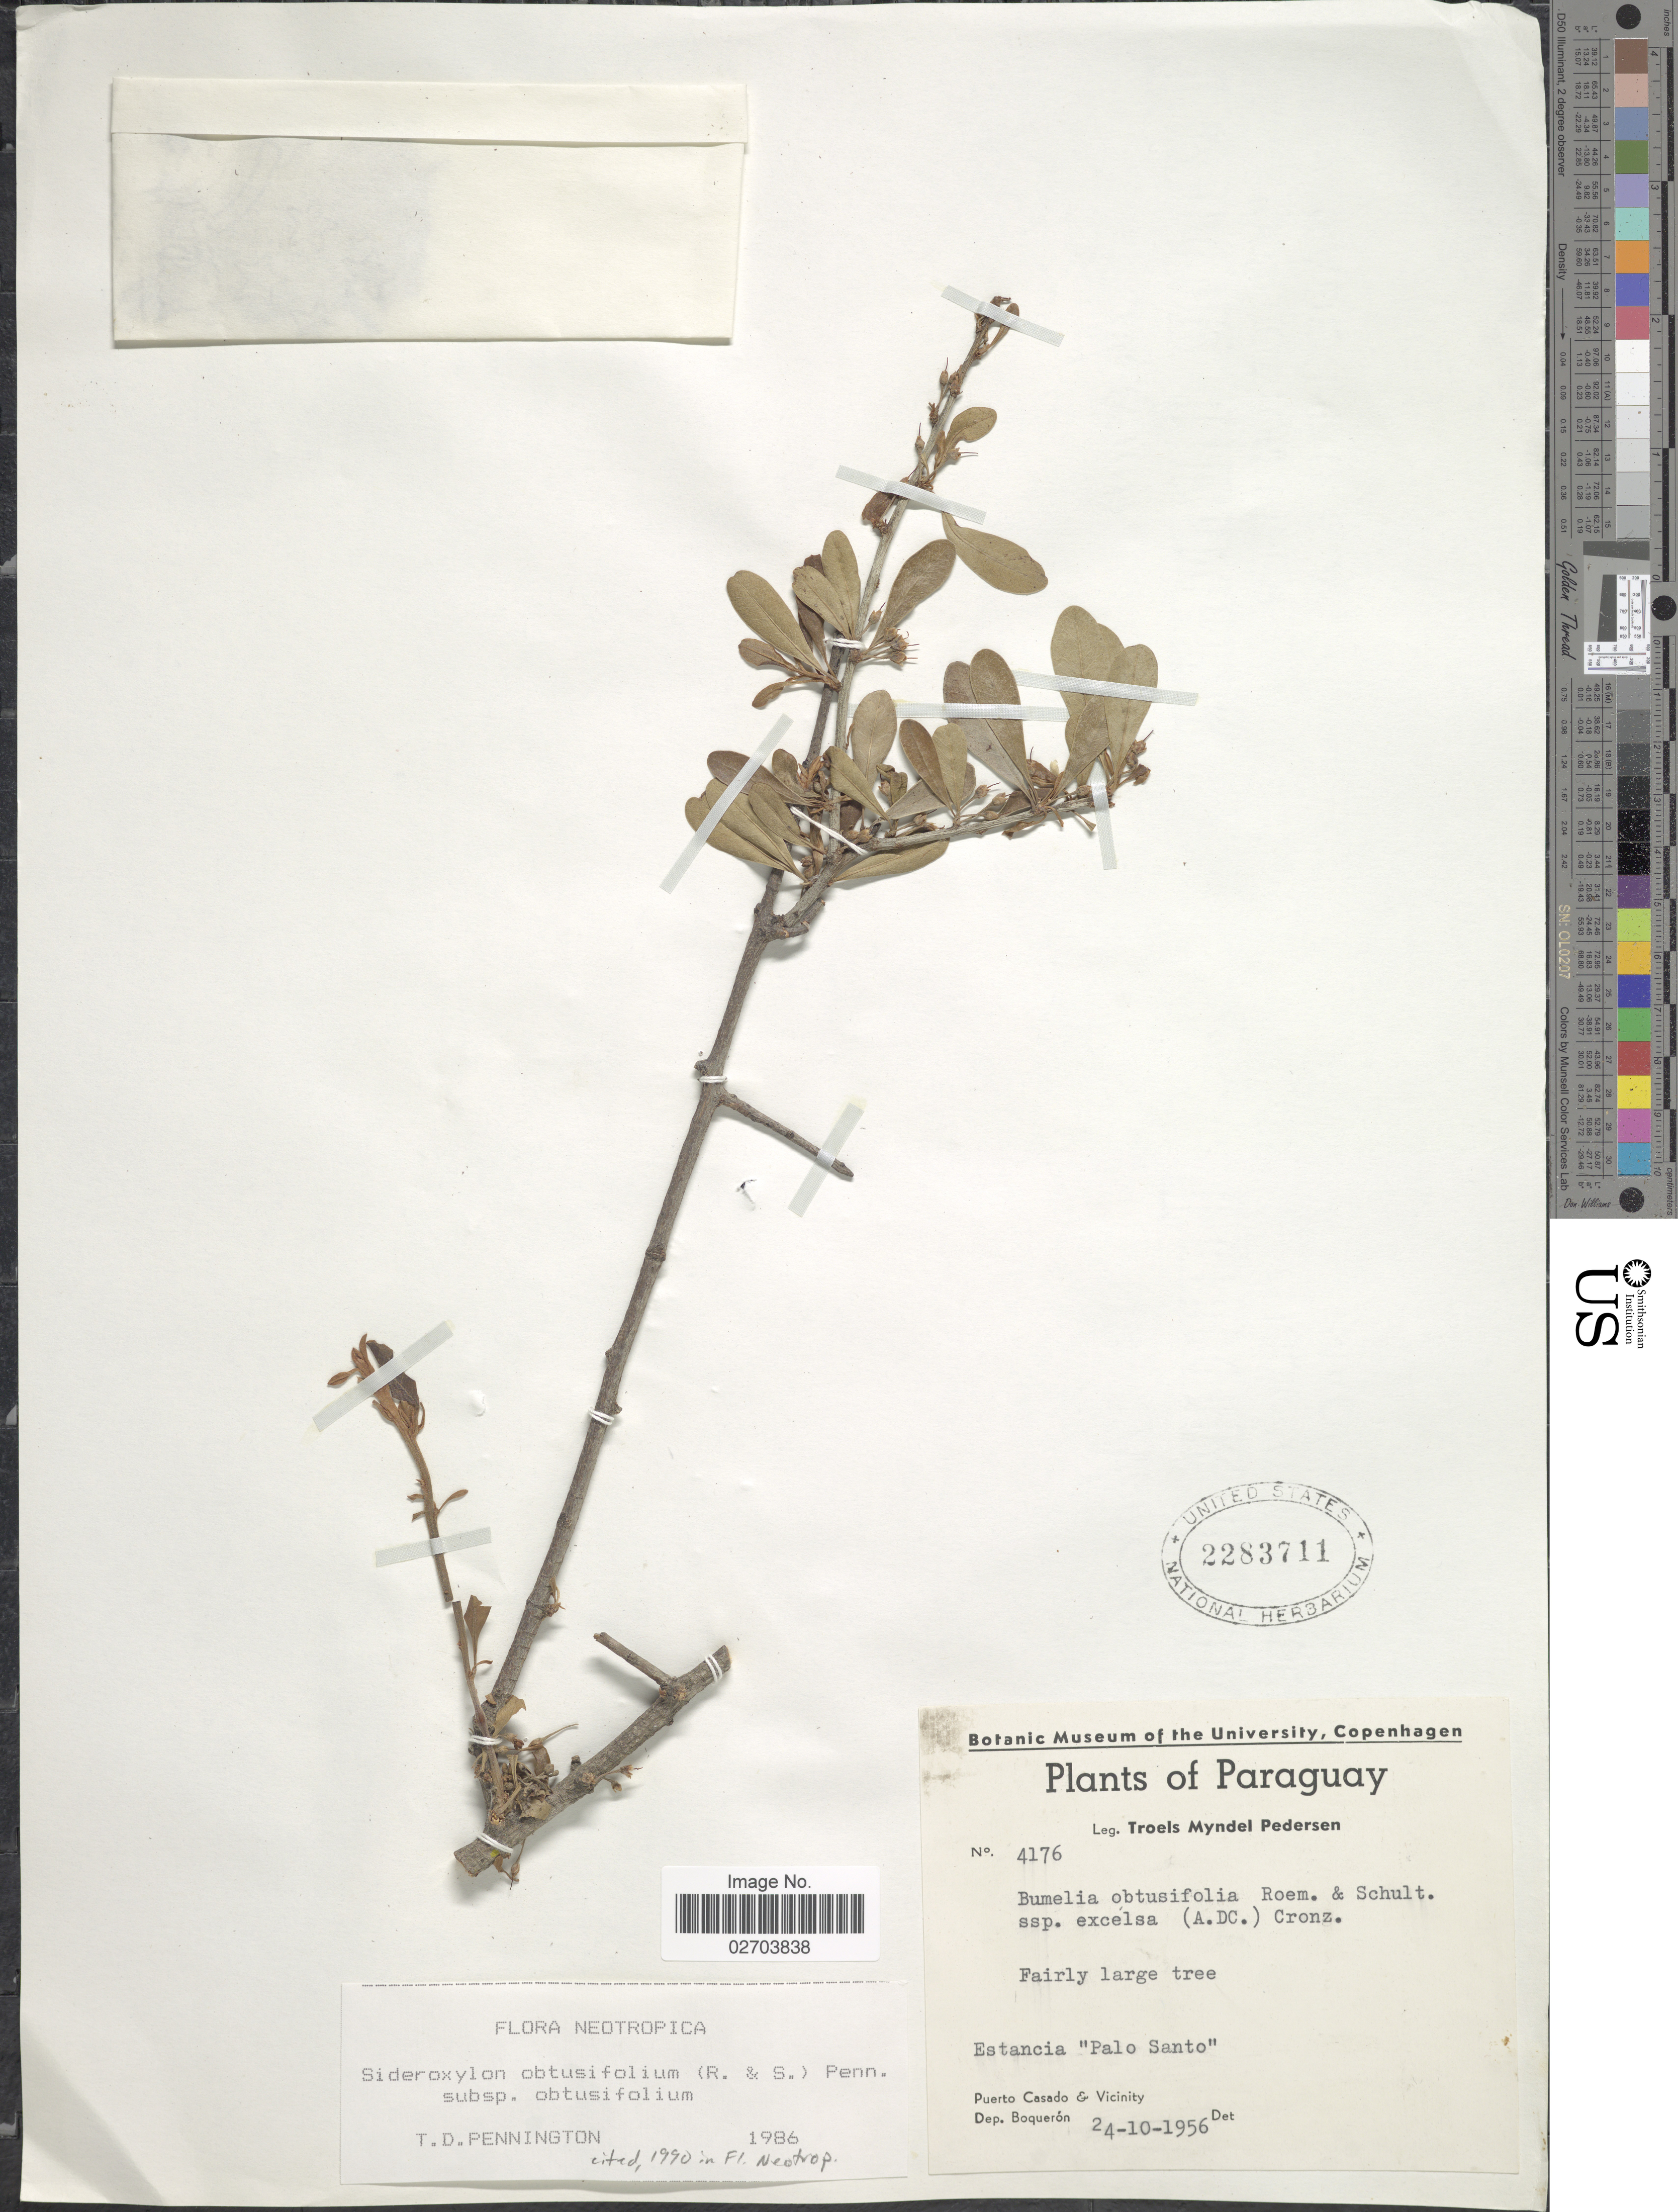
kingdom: Plantae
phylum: Tracheophyta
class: Magnoliopsida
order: Ericales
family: Sapotaceae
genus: Sideroxylon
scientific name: Sideroxylon obtusifolium subsp. obtusifolium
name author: (Roem. & Schult.) T.D. Penn.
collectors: T. Pederson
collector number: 4176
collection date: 1956-10-24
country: Paraguay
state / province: Boqueron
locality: Estancia "Palo Santo". Puerto Casado & Vicinity. Dep. Boqueron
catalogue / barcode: US 2283711